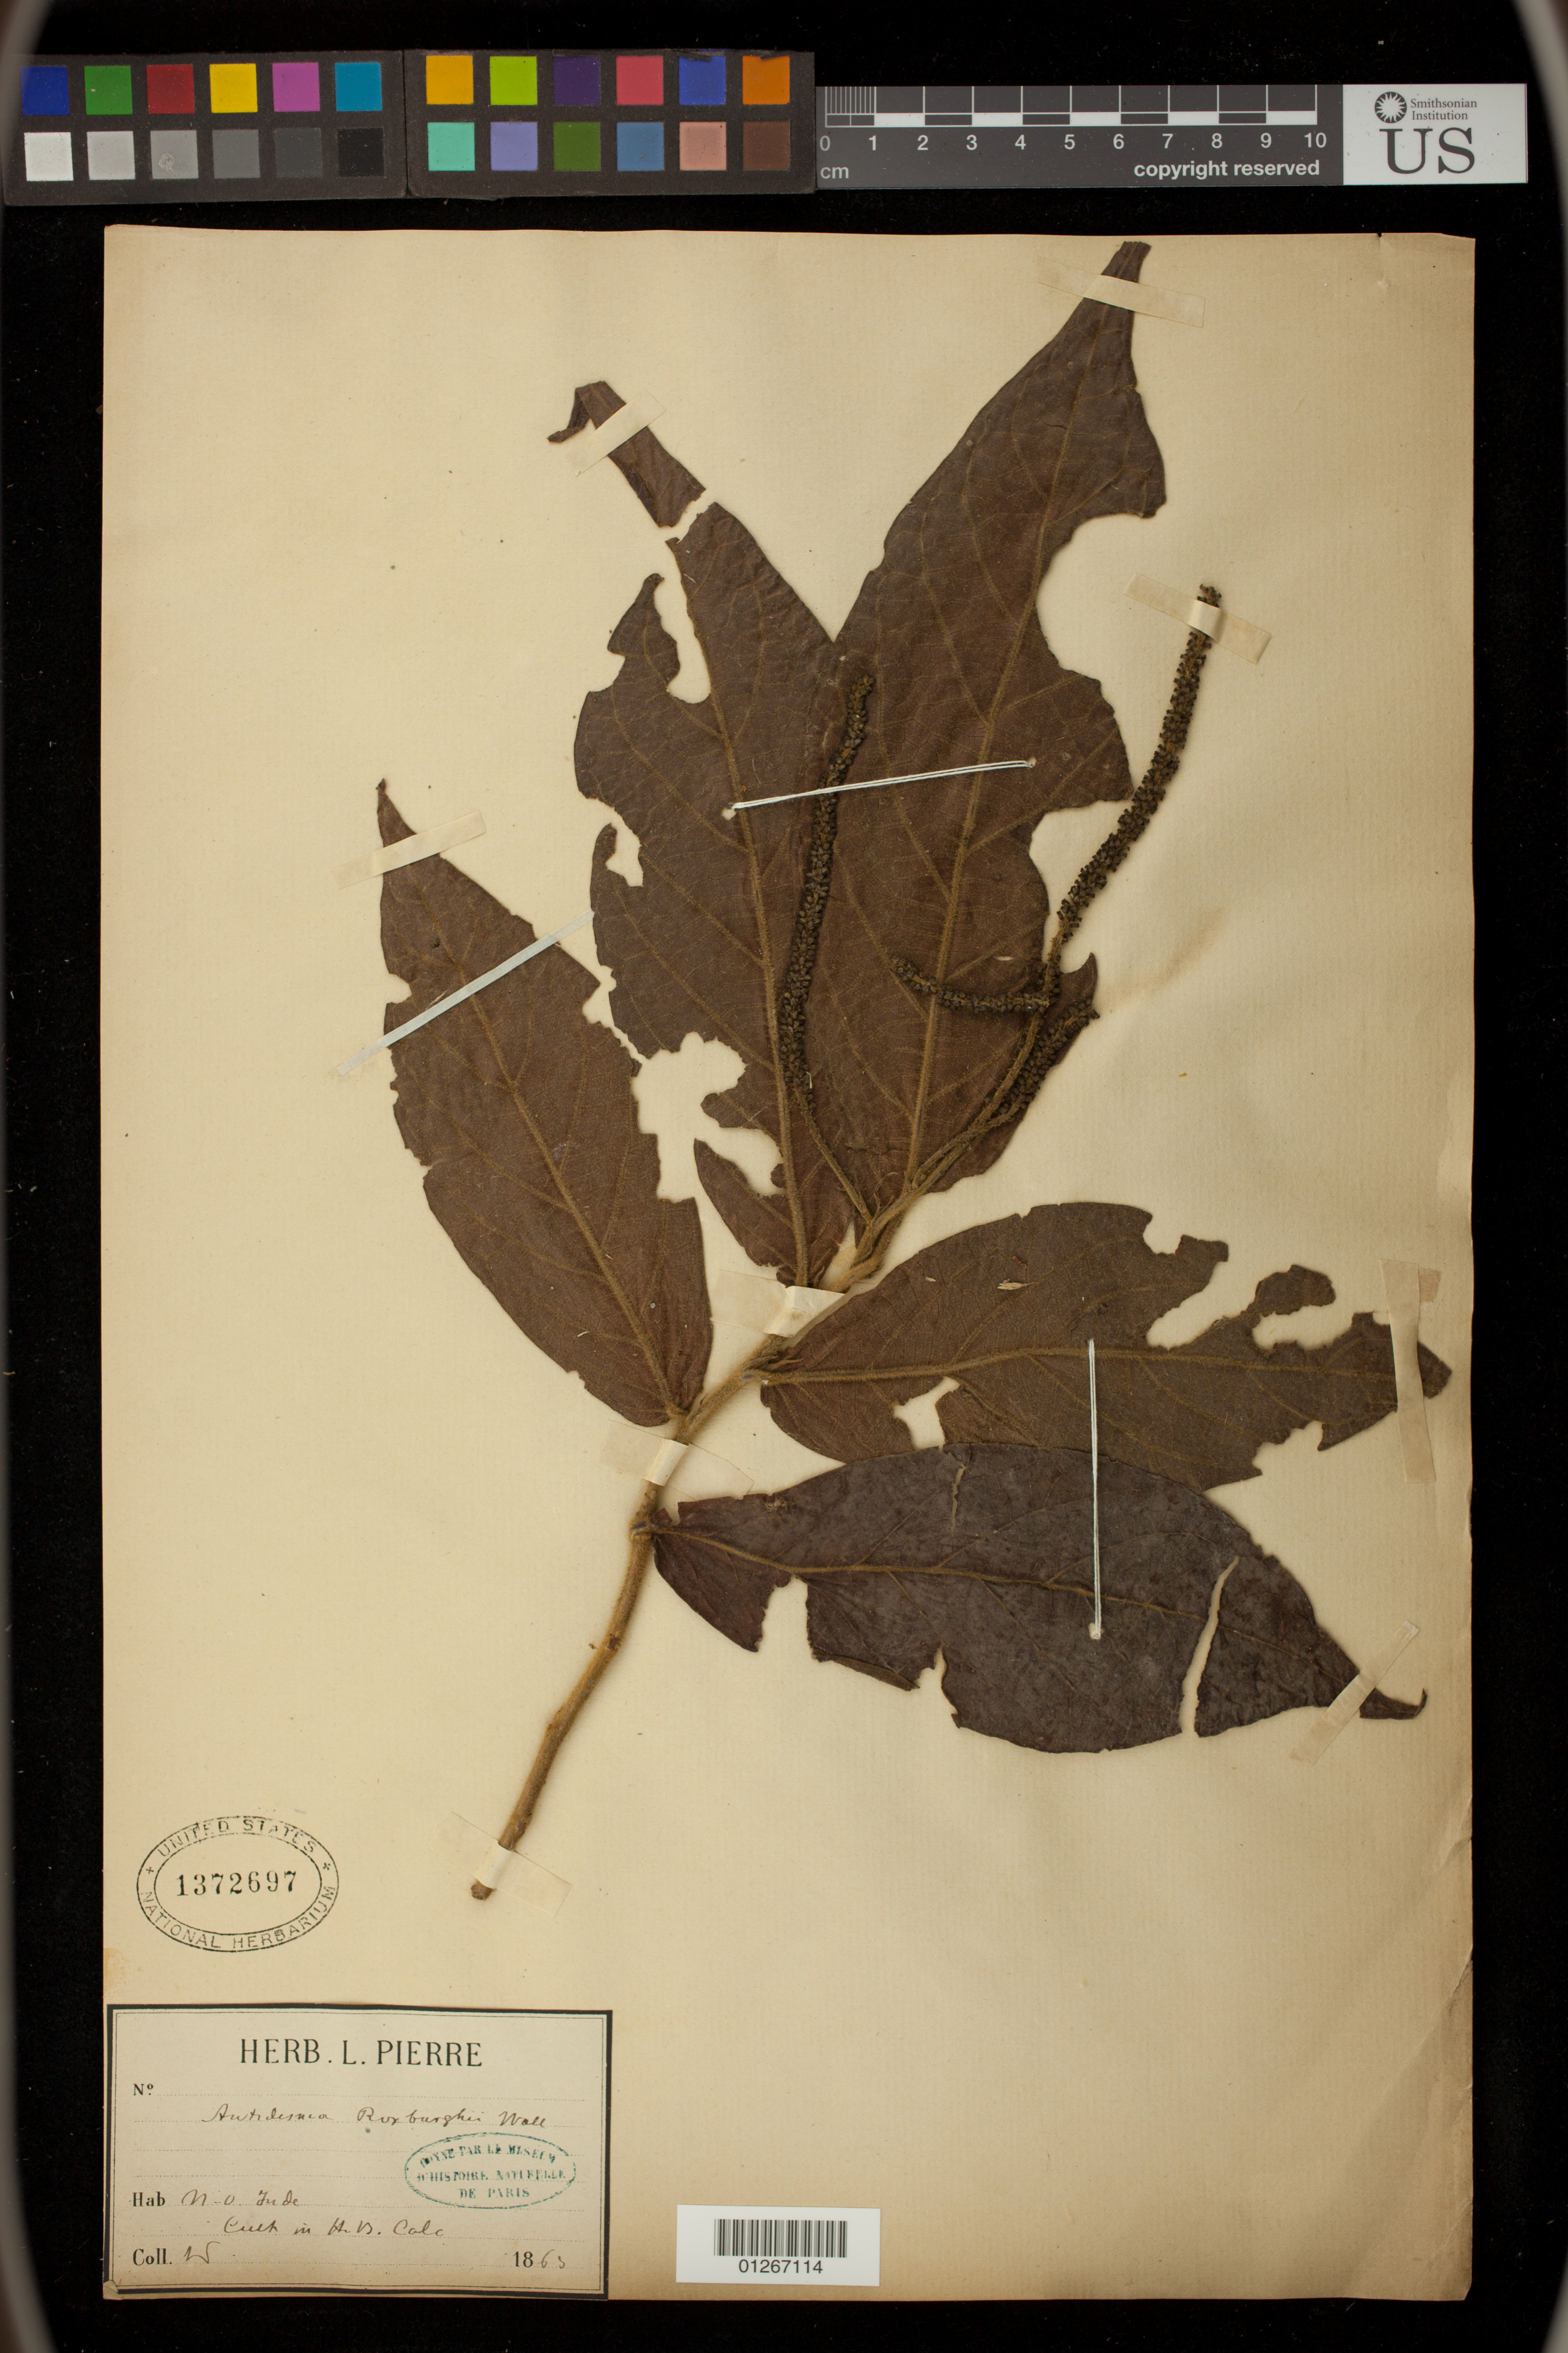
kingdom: Plantae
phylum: Tracheophyta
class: Magnoliopsida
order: Malpighiales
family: Phyllanthaceae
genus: Antidesma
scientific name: Antidesma roxburghii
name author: Wall.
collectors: W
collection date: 1863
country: India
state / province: West Bengal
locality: N-O Inde, [[?]] [[?]] H.B. Calc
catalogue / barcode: US 1372697